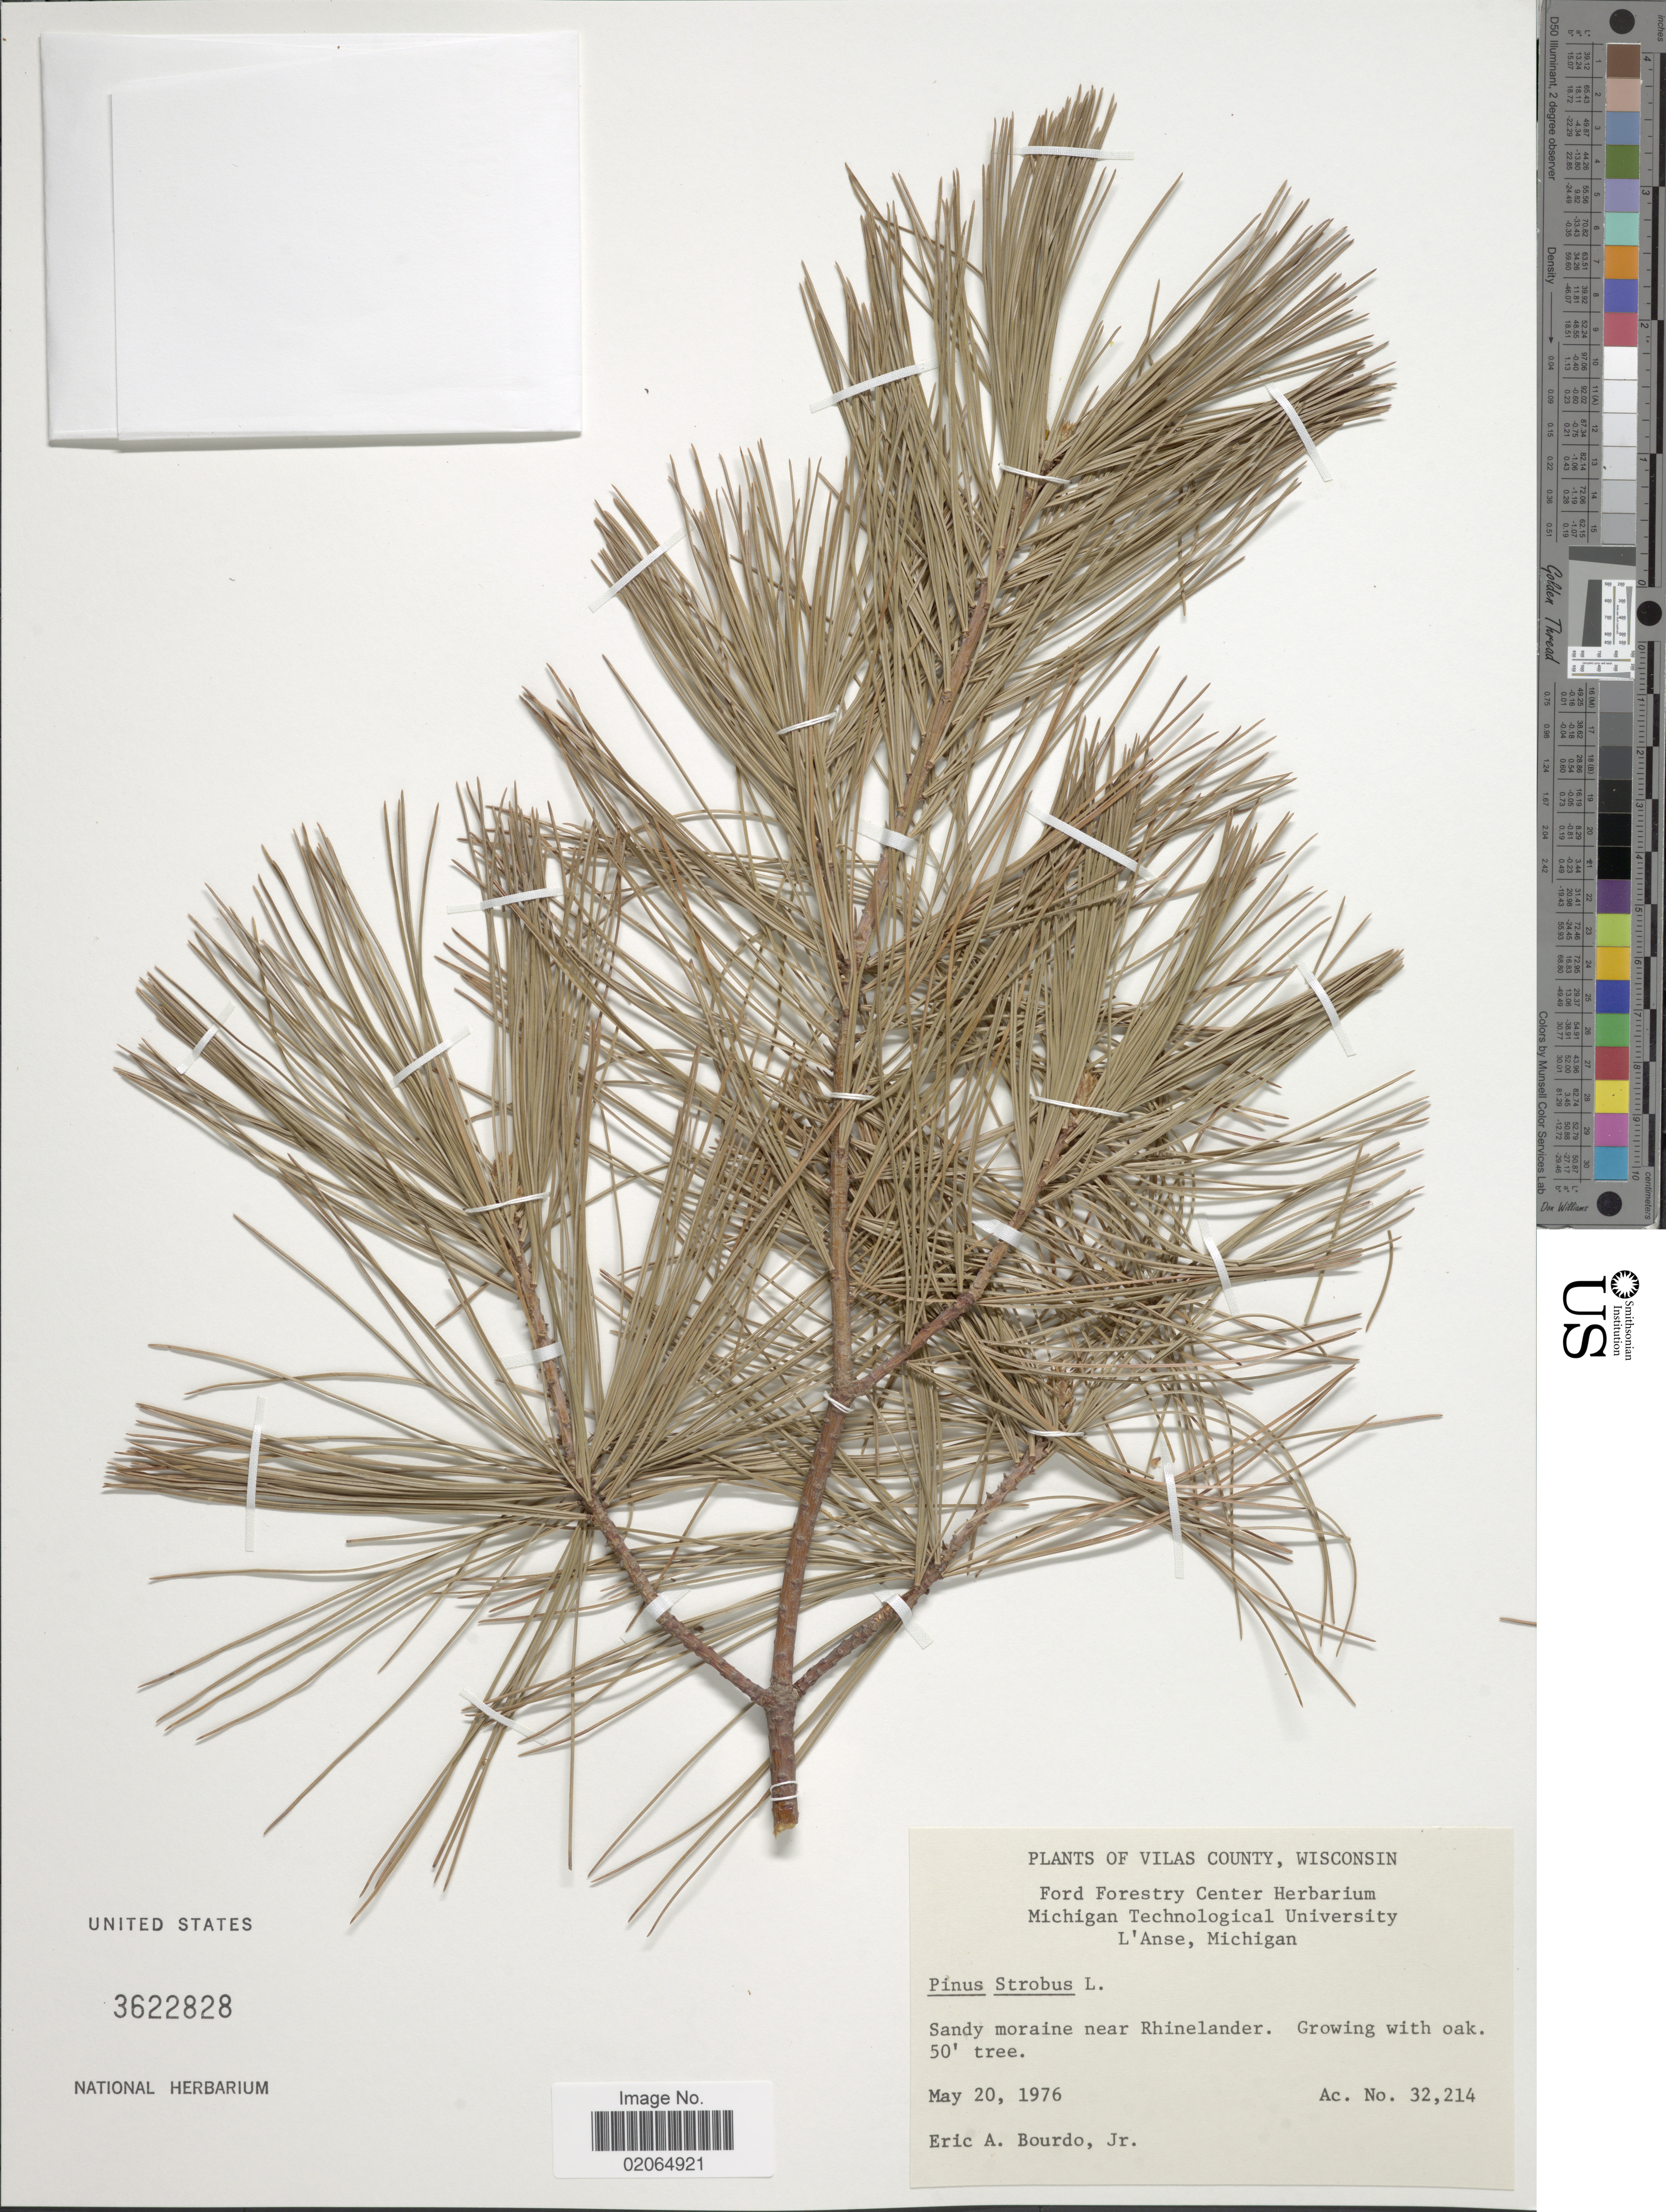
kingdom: Plantae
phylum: Tracheophyta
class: Pinopsida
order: Pinales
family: Pinaceae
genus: Pinus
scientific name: Pinus strobus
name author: L.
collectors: E. Bourdo Jr.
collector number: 32214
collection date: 1976-05-20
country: United States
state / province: Wisconsin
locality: Vilas County, Sandy moraine near Rhinelander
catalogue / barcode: US 36228282